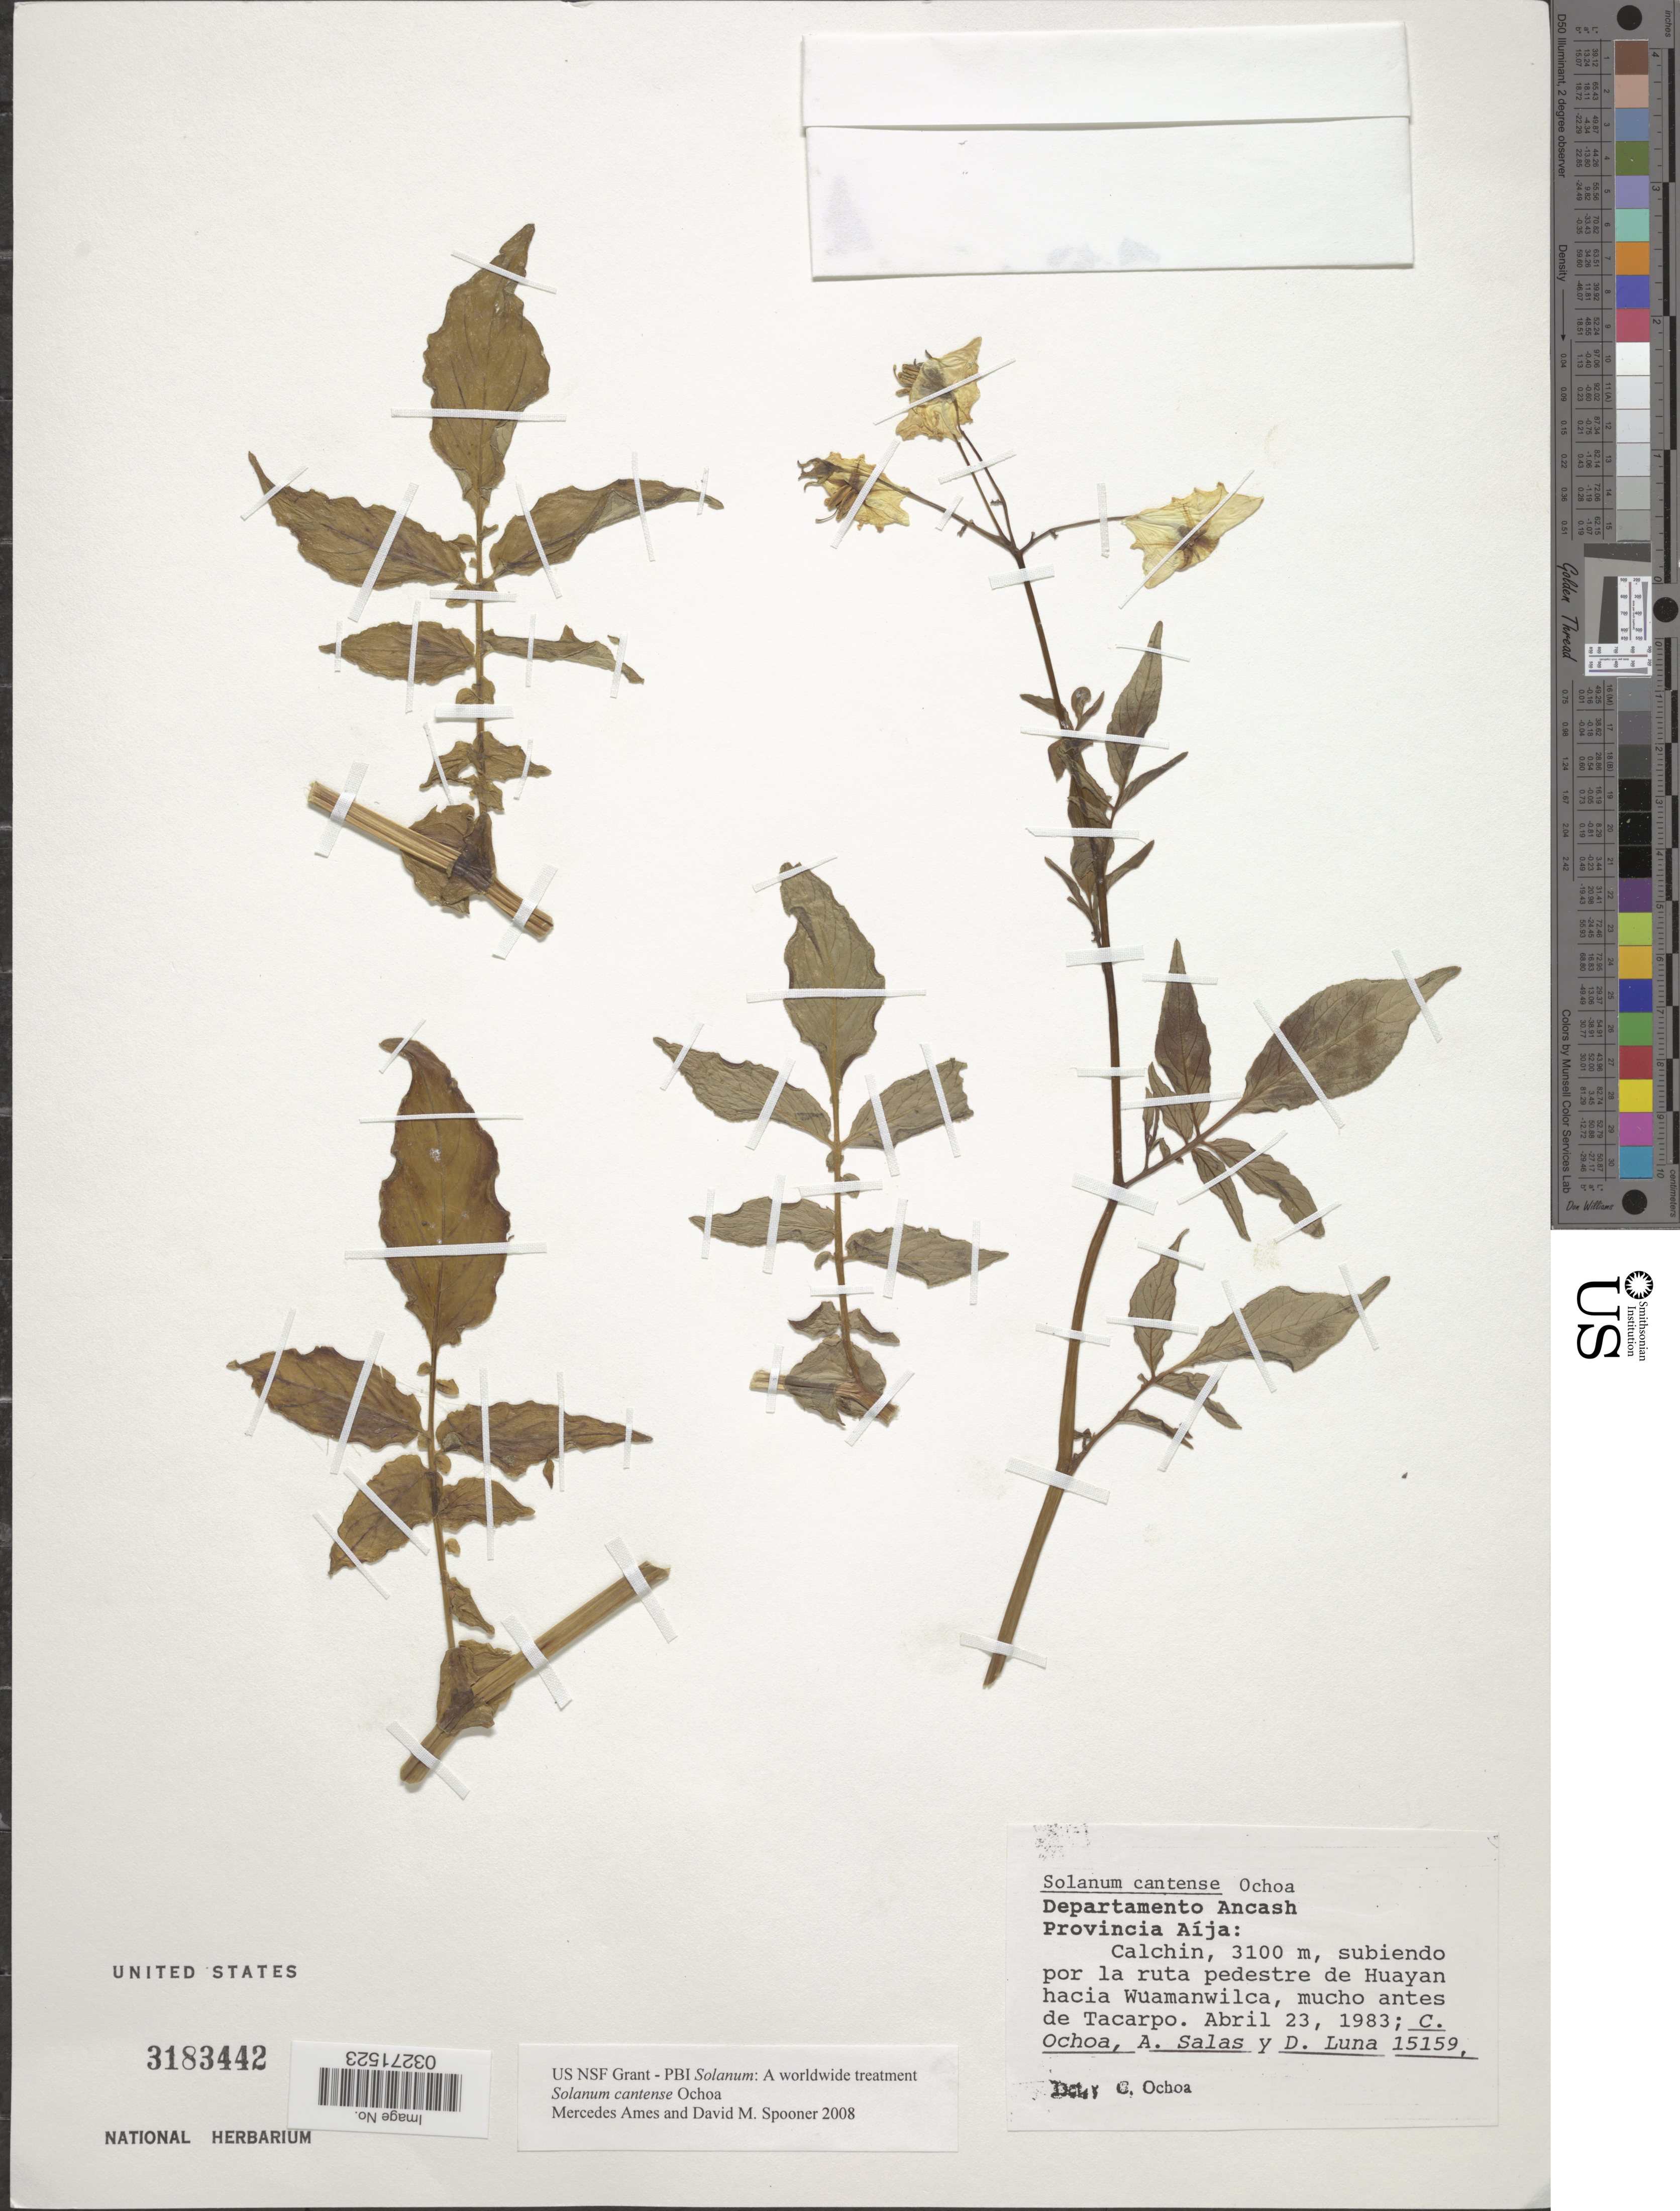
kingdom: Plantae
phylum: Tracheophyta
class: Magnoliopsida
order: Solanales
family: Solanaceae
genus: Solanum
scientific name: Solanum cantense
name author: Ochoa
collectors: C. Ochoa, A. Salas & D. Luna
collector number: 15159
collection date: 1983-04-23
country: Peru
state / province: Ancash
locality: Departamento Ancash. Provincia Aíja: Calchin, subiendo por la ruta pedestre de Huayan hacia Wuamanwilca, mucho antes de Tacarpo.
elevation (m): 3100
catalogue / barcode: US 3183442